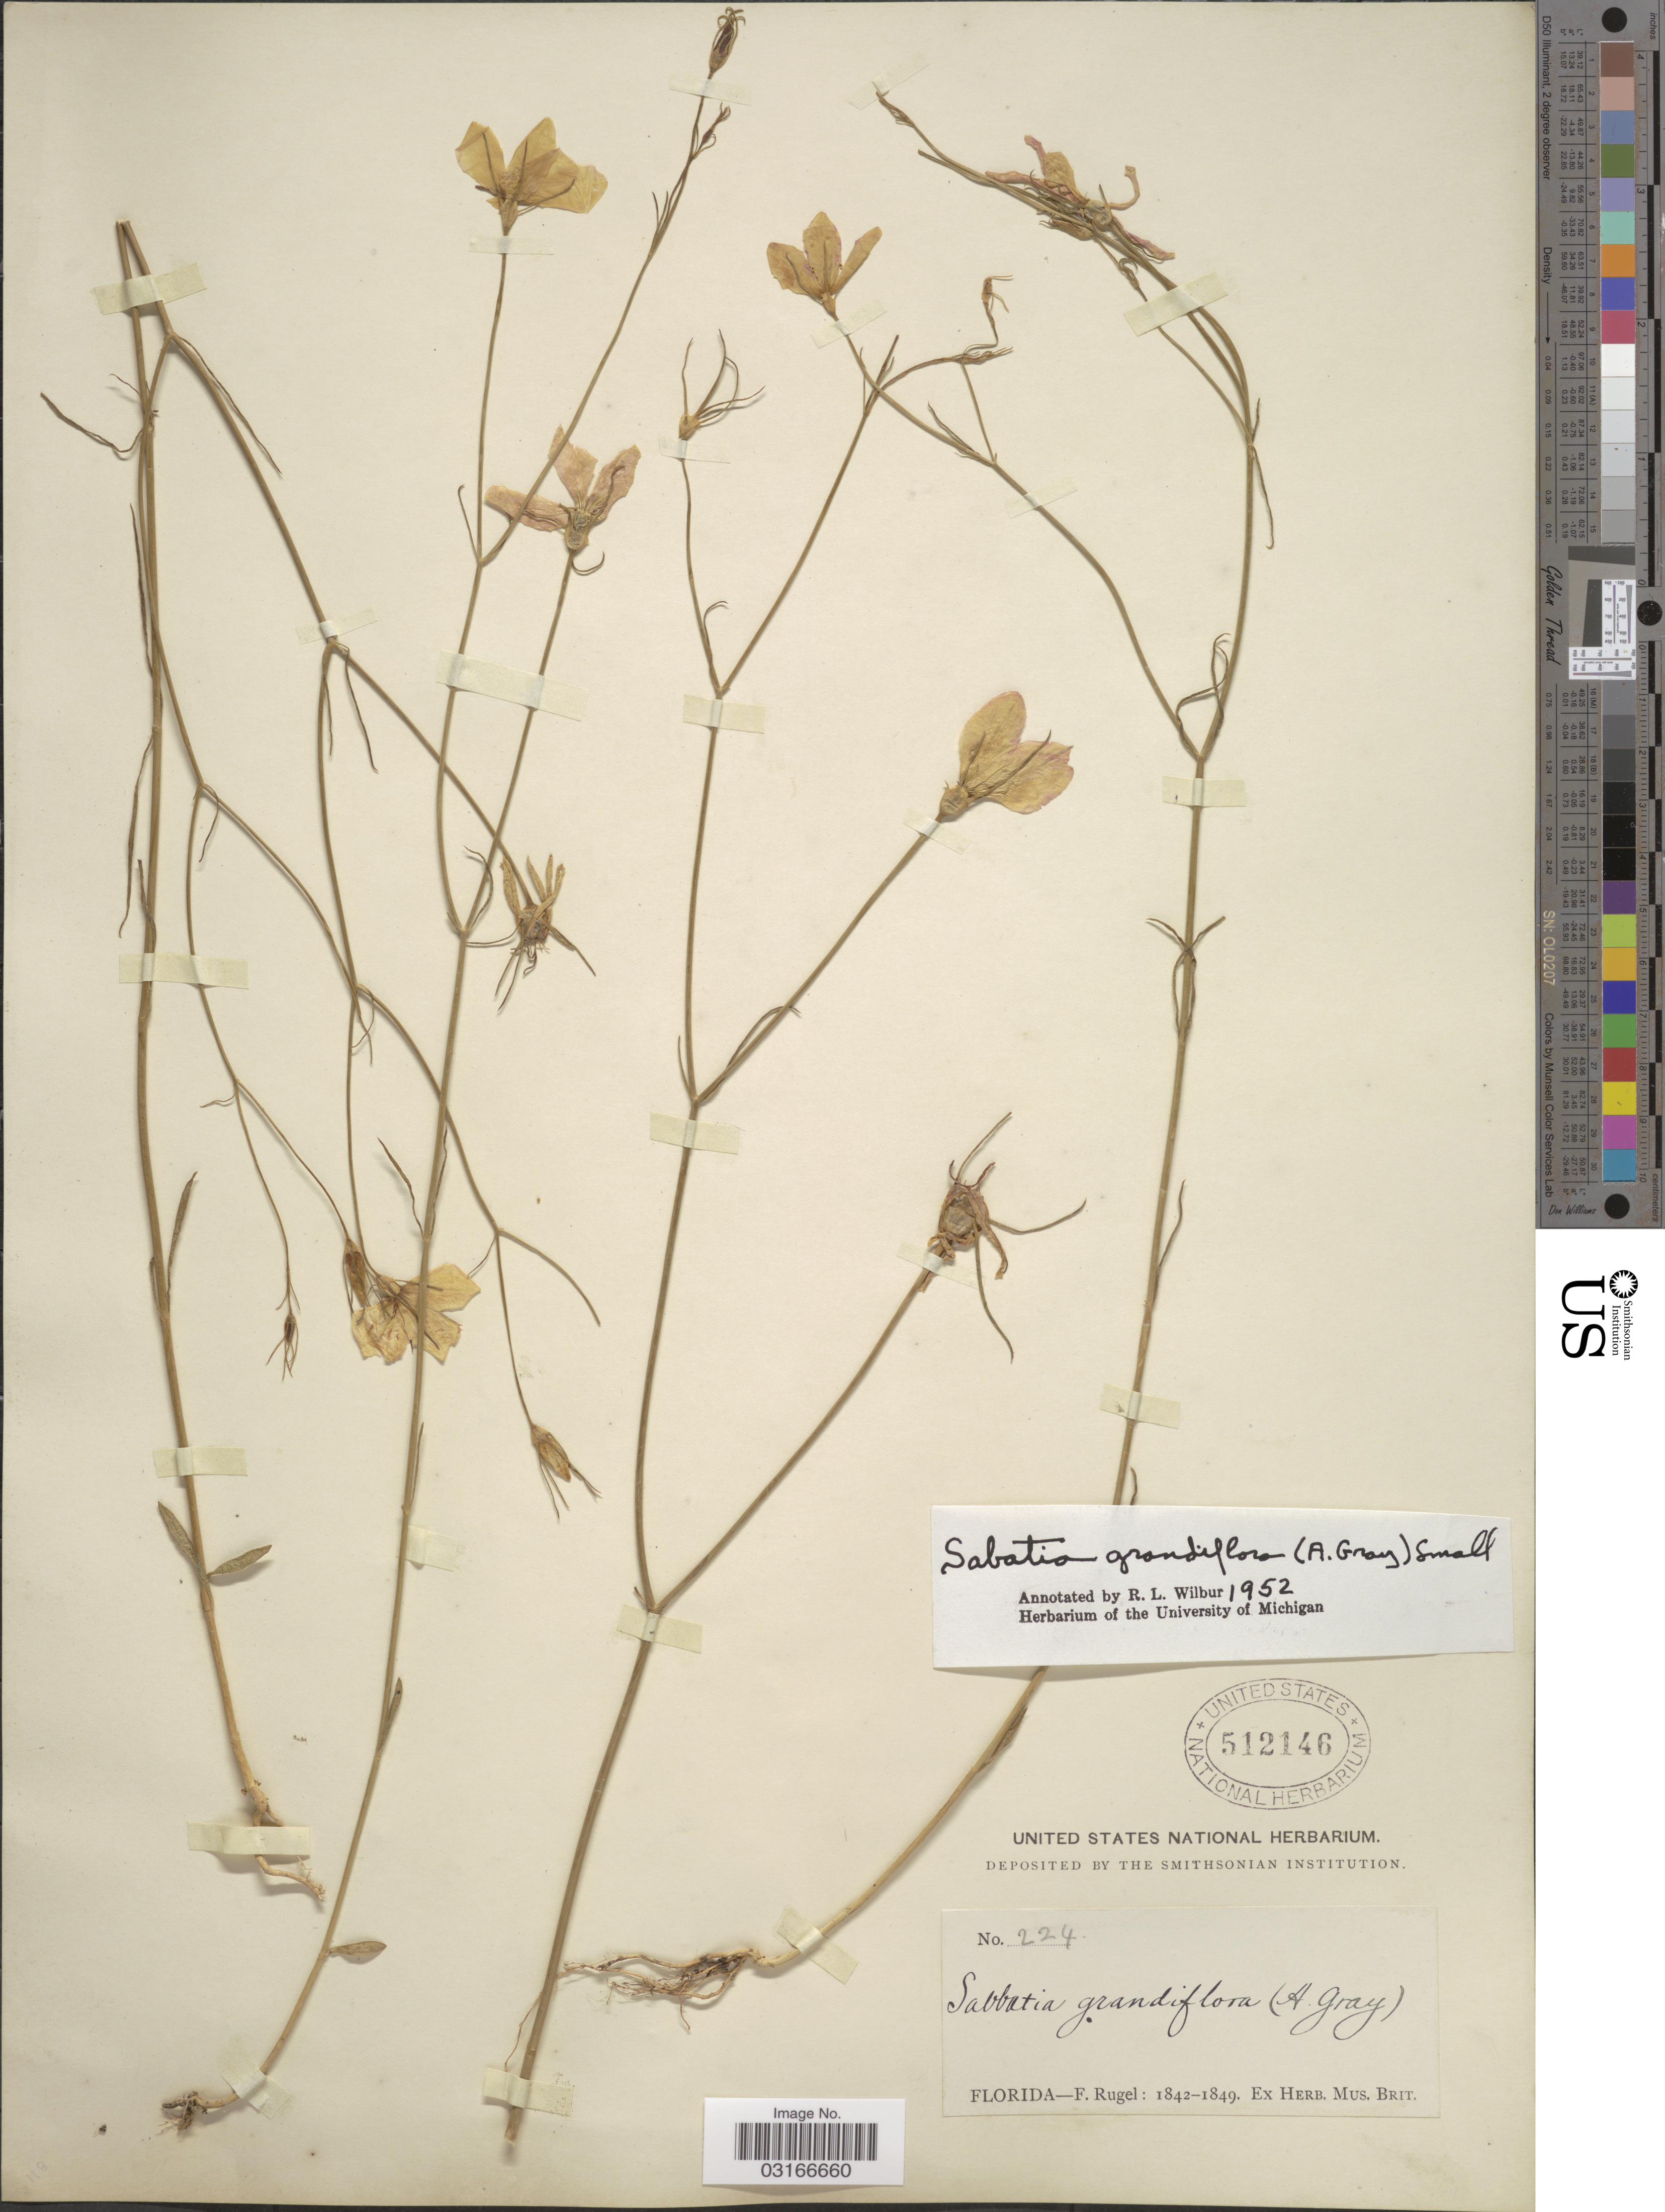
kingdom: Plantae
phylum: Tracheophyta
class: Magnoliopsida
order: Gentianales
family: Gentianaceae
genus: Sabatia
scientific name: Sabatia grandiflora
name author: (A. Gray) Small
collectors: F. Rugel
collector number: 224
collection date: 1842/1849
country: United States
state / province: Florida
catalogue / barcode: US 512146